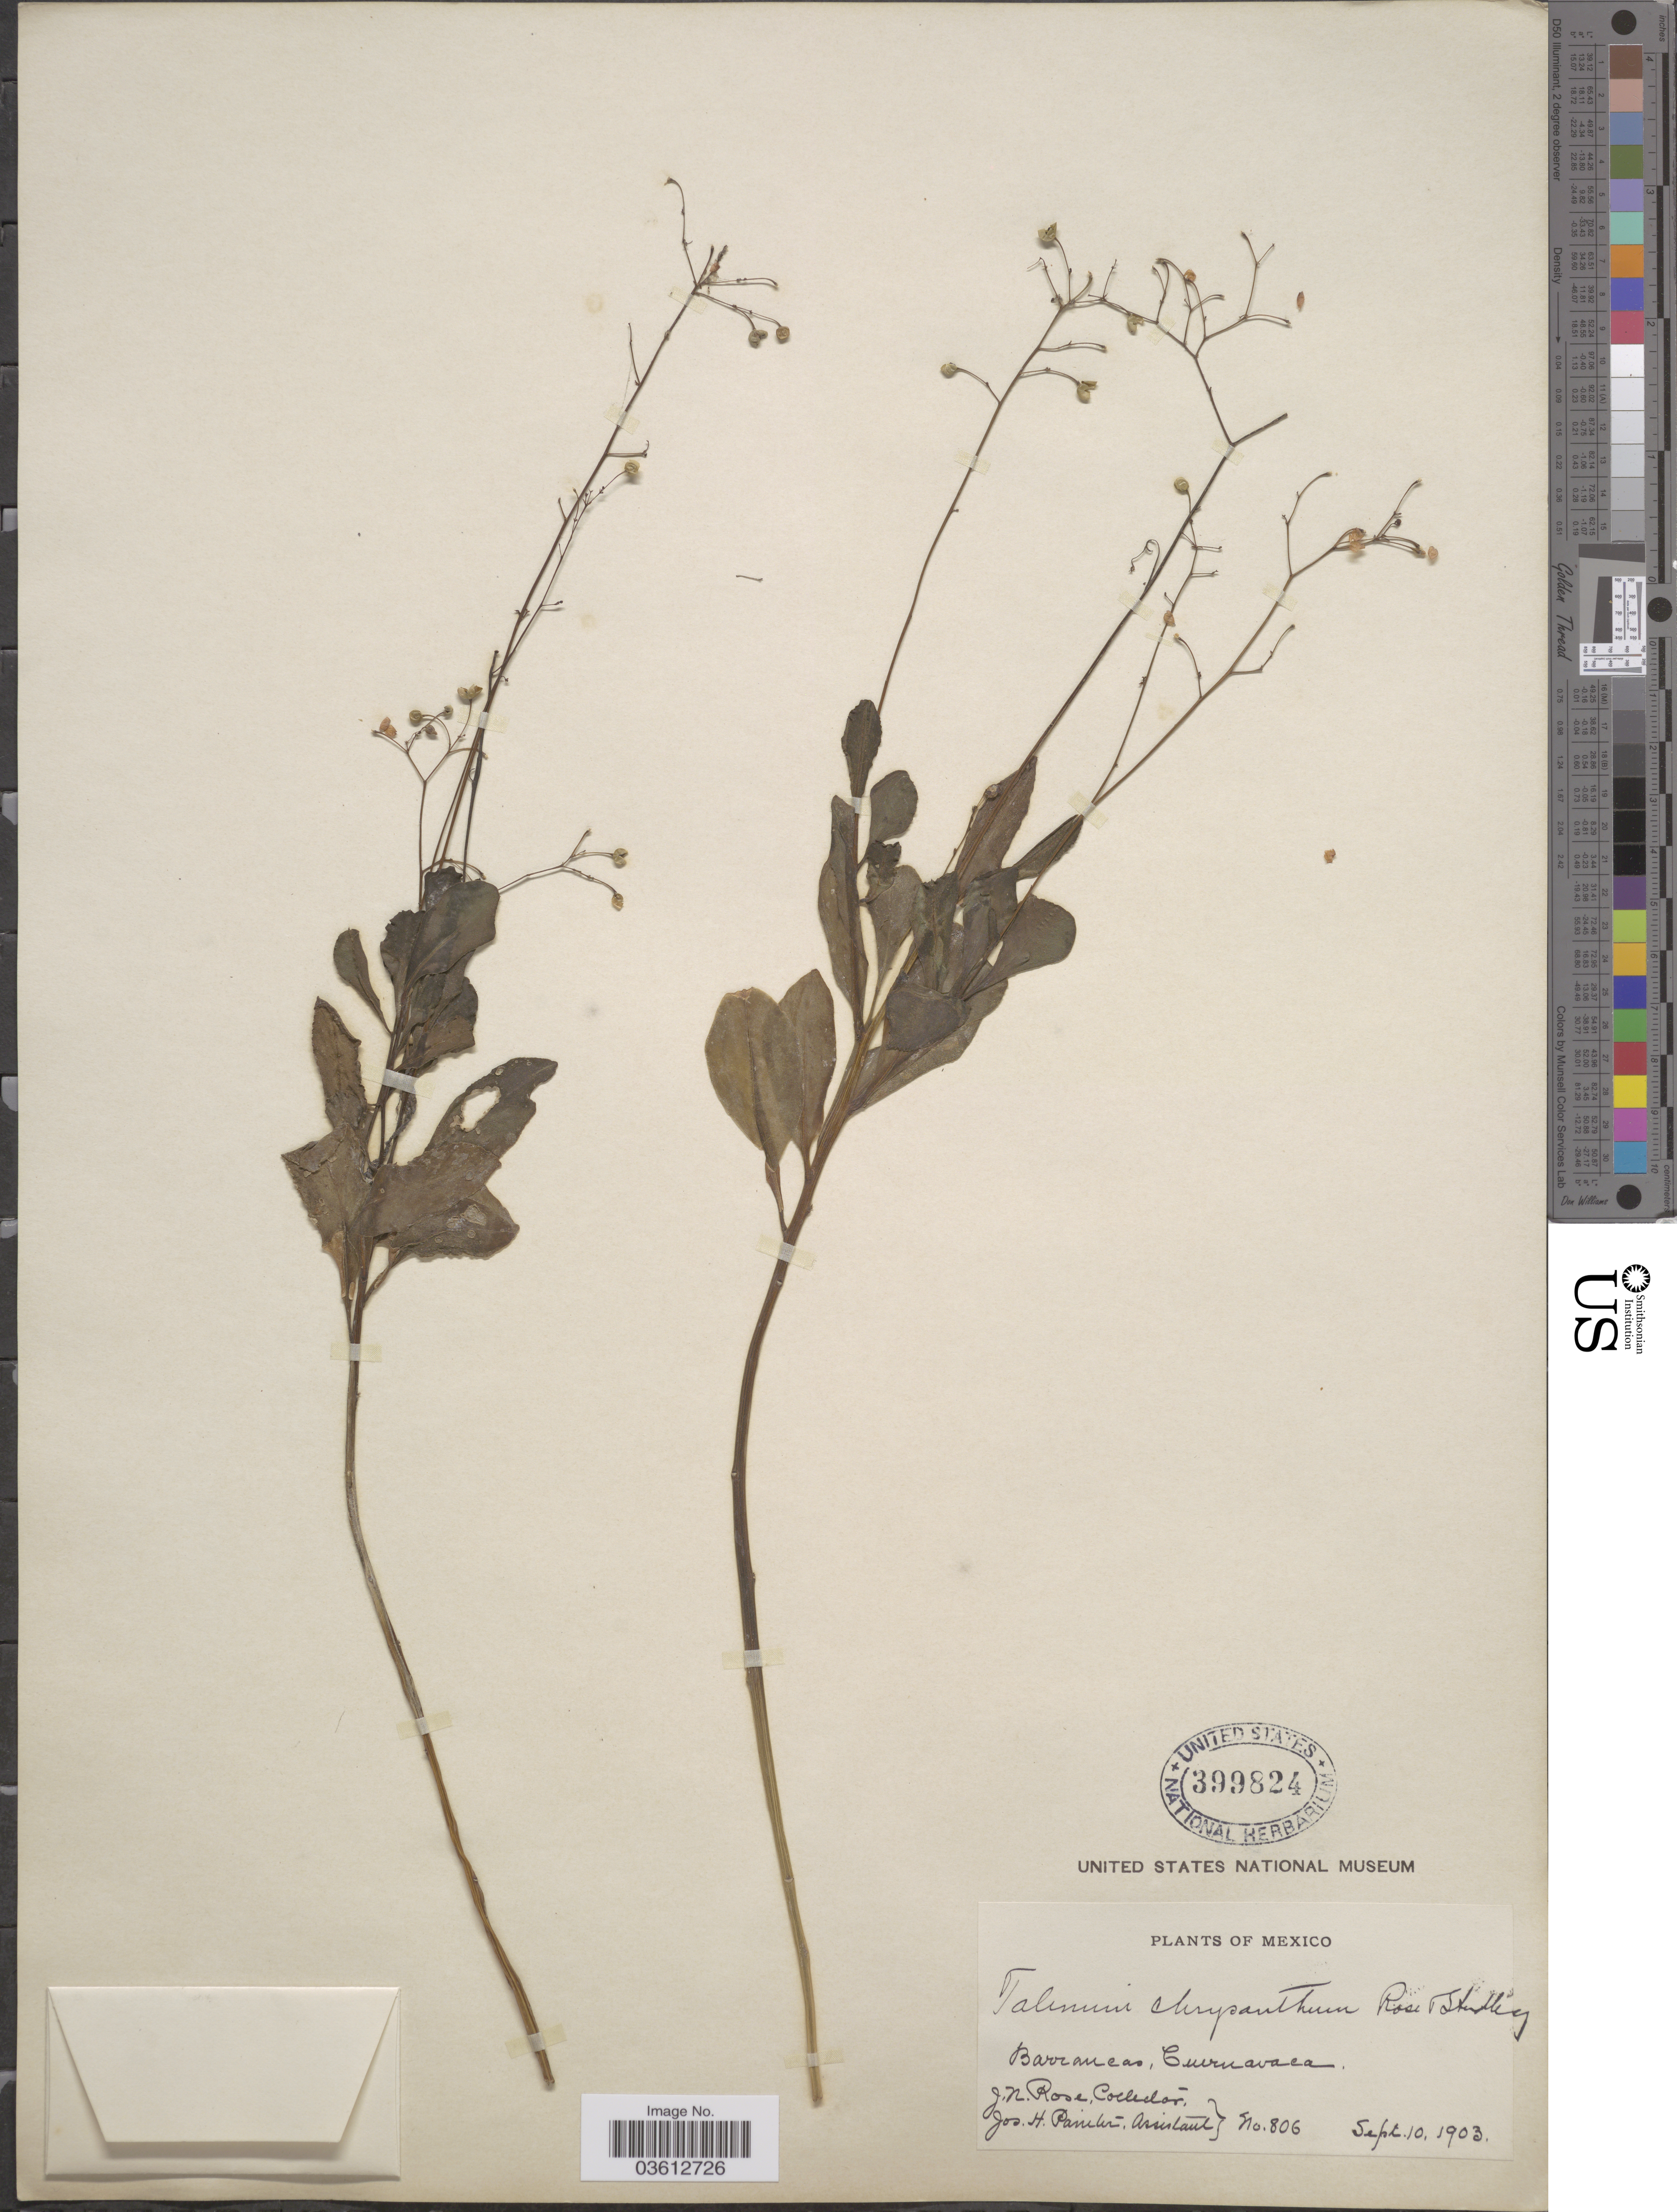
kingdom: Plantae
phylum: Tracheophyta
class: Magnoliopsida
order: Caryophyllales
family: Talinaceae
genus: Talinum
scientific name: Talinum chrysanthum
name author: Rose & Standl.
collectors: J. N. Rose & J. H. Painter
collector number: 806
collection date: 1903-09-10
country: Mexico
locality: Barrancas, Cuernavaca.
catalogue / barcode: US 399824